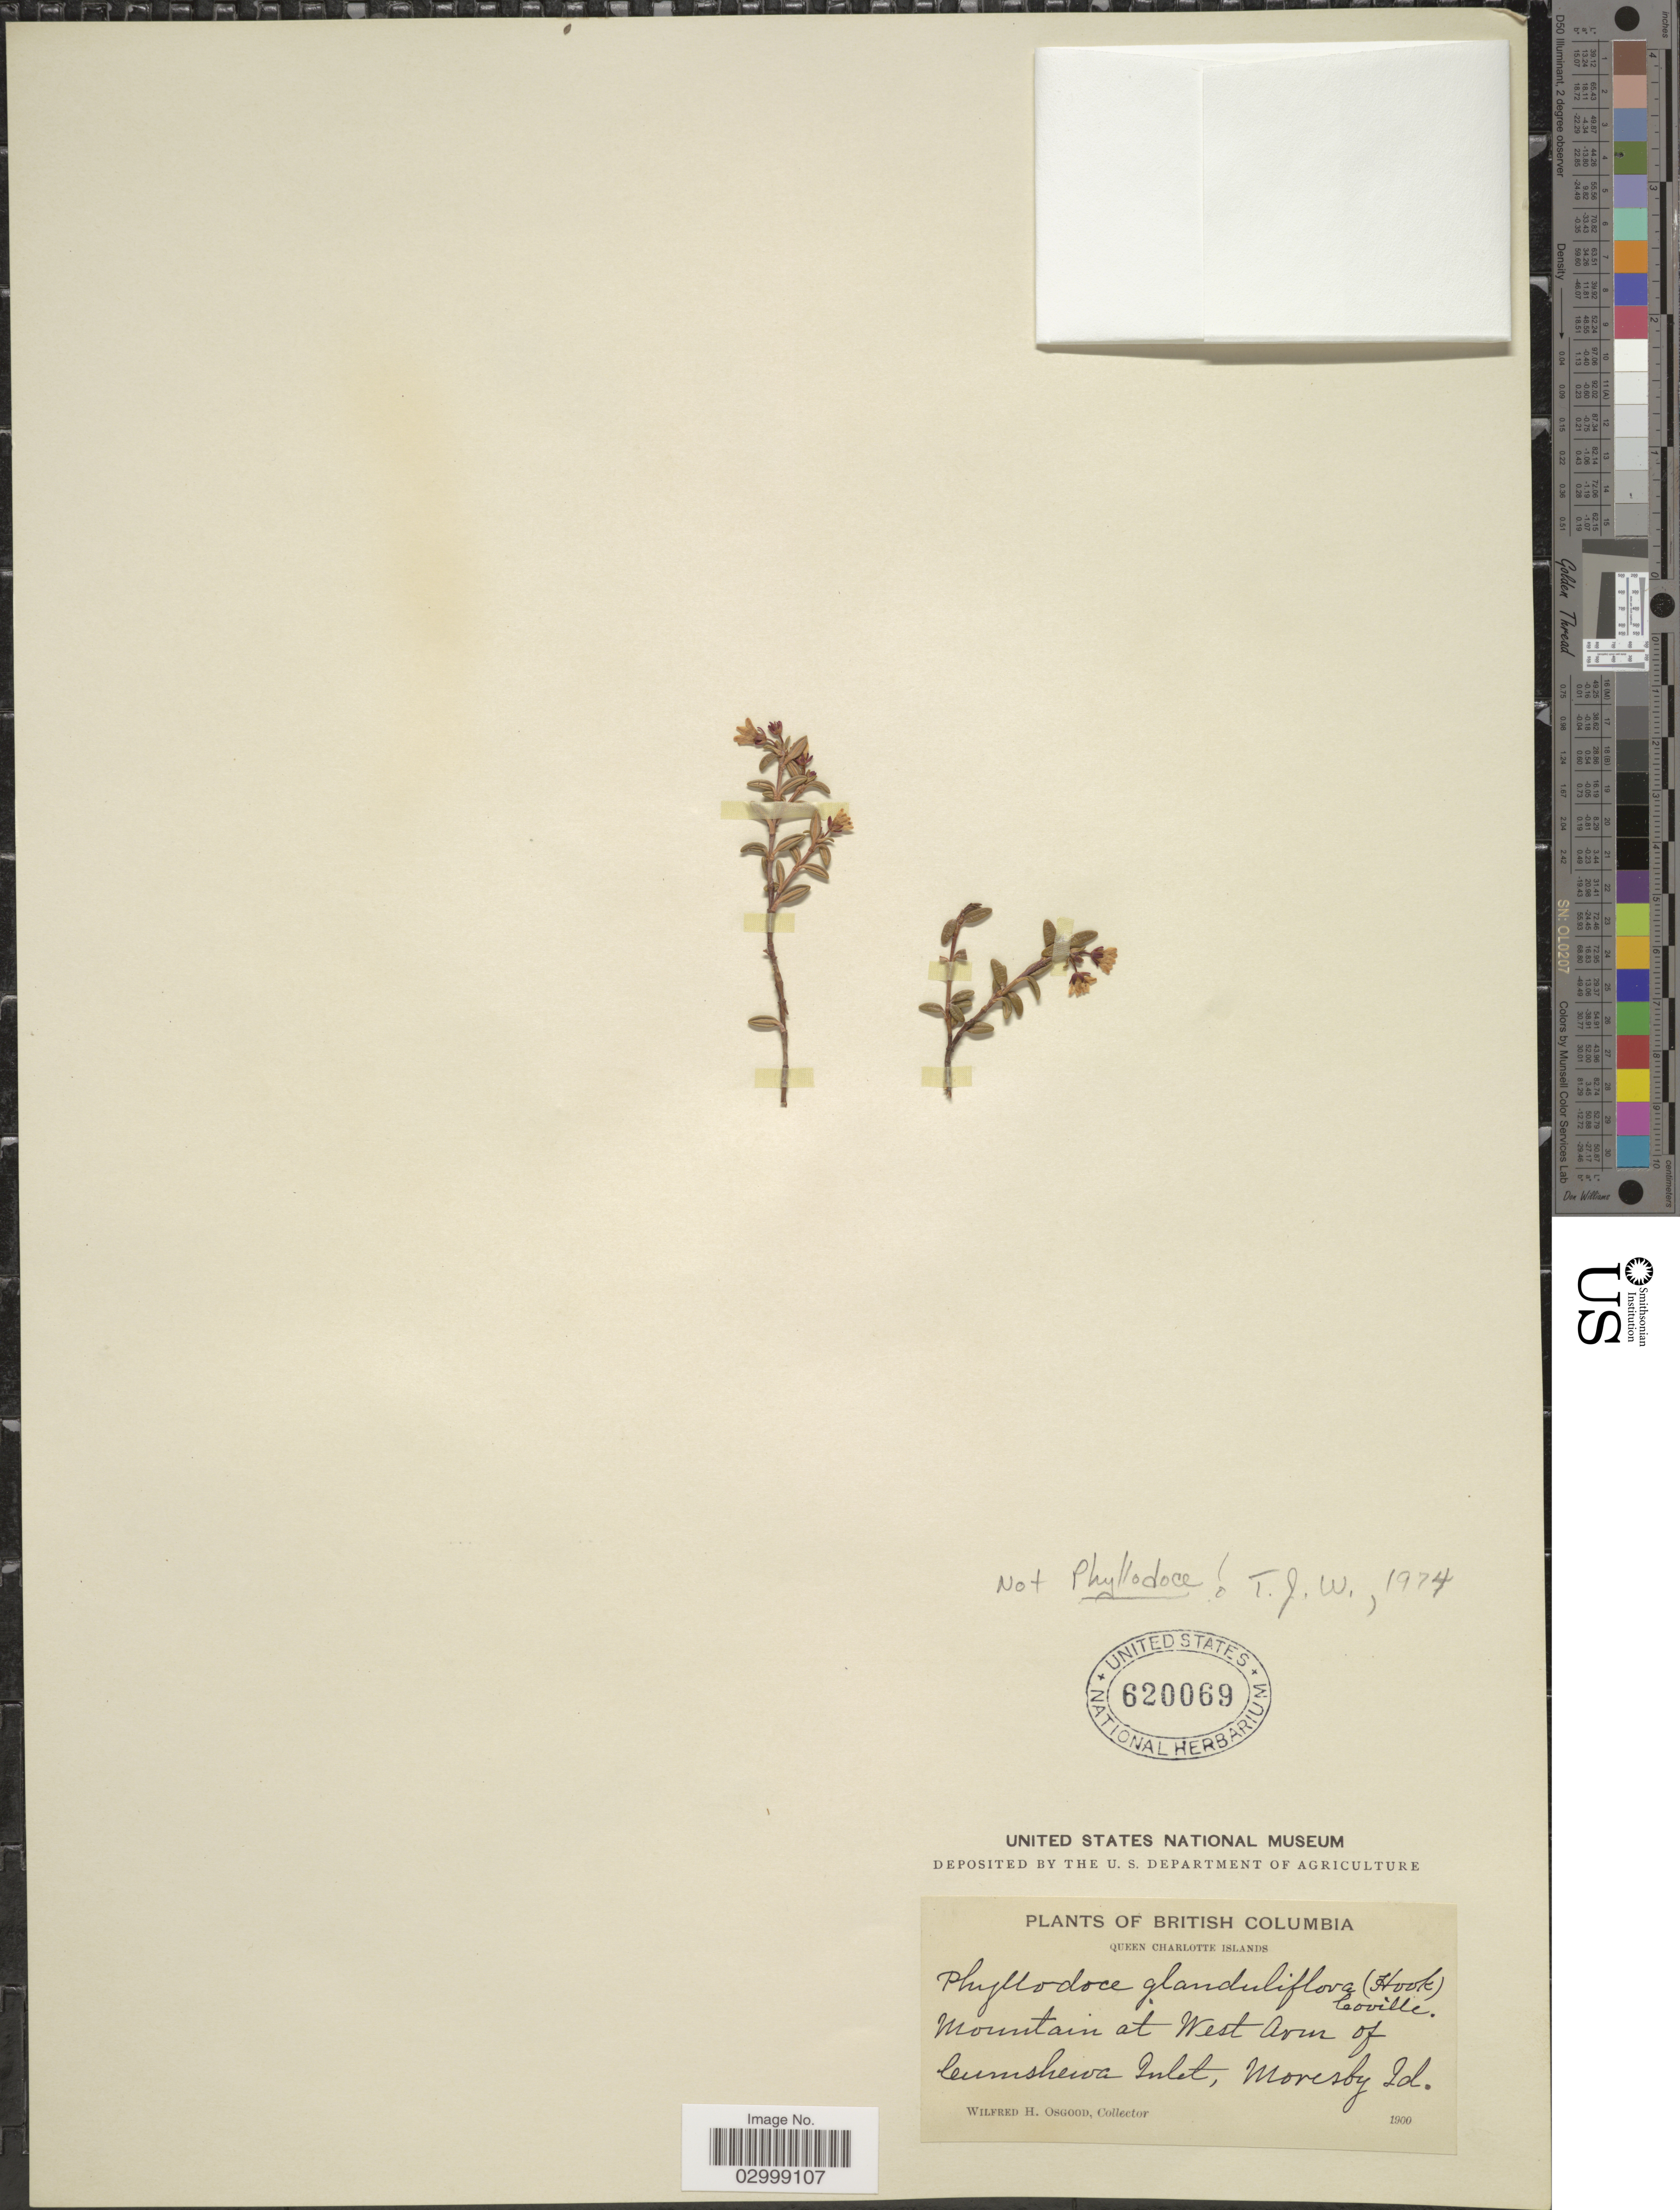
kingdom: Plantae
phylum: Tracheophyta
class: Magnoliopsida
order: Ericales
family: Ericaceae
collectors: W. Osgood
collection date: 1900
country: Canada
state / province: British Columbia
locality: Queen Charlotte Islands, Mountain at West Arm of Cumshewa Inlet, Moresby Id.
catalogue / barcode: US 620069